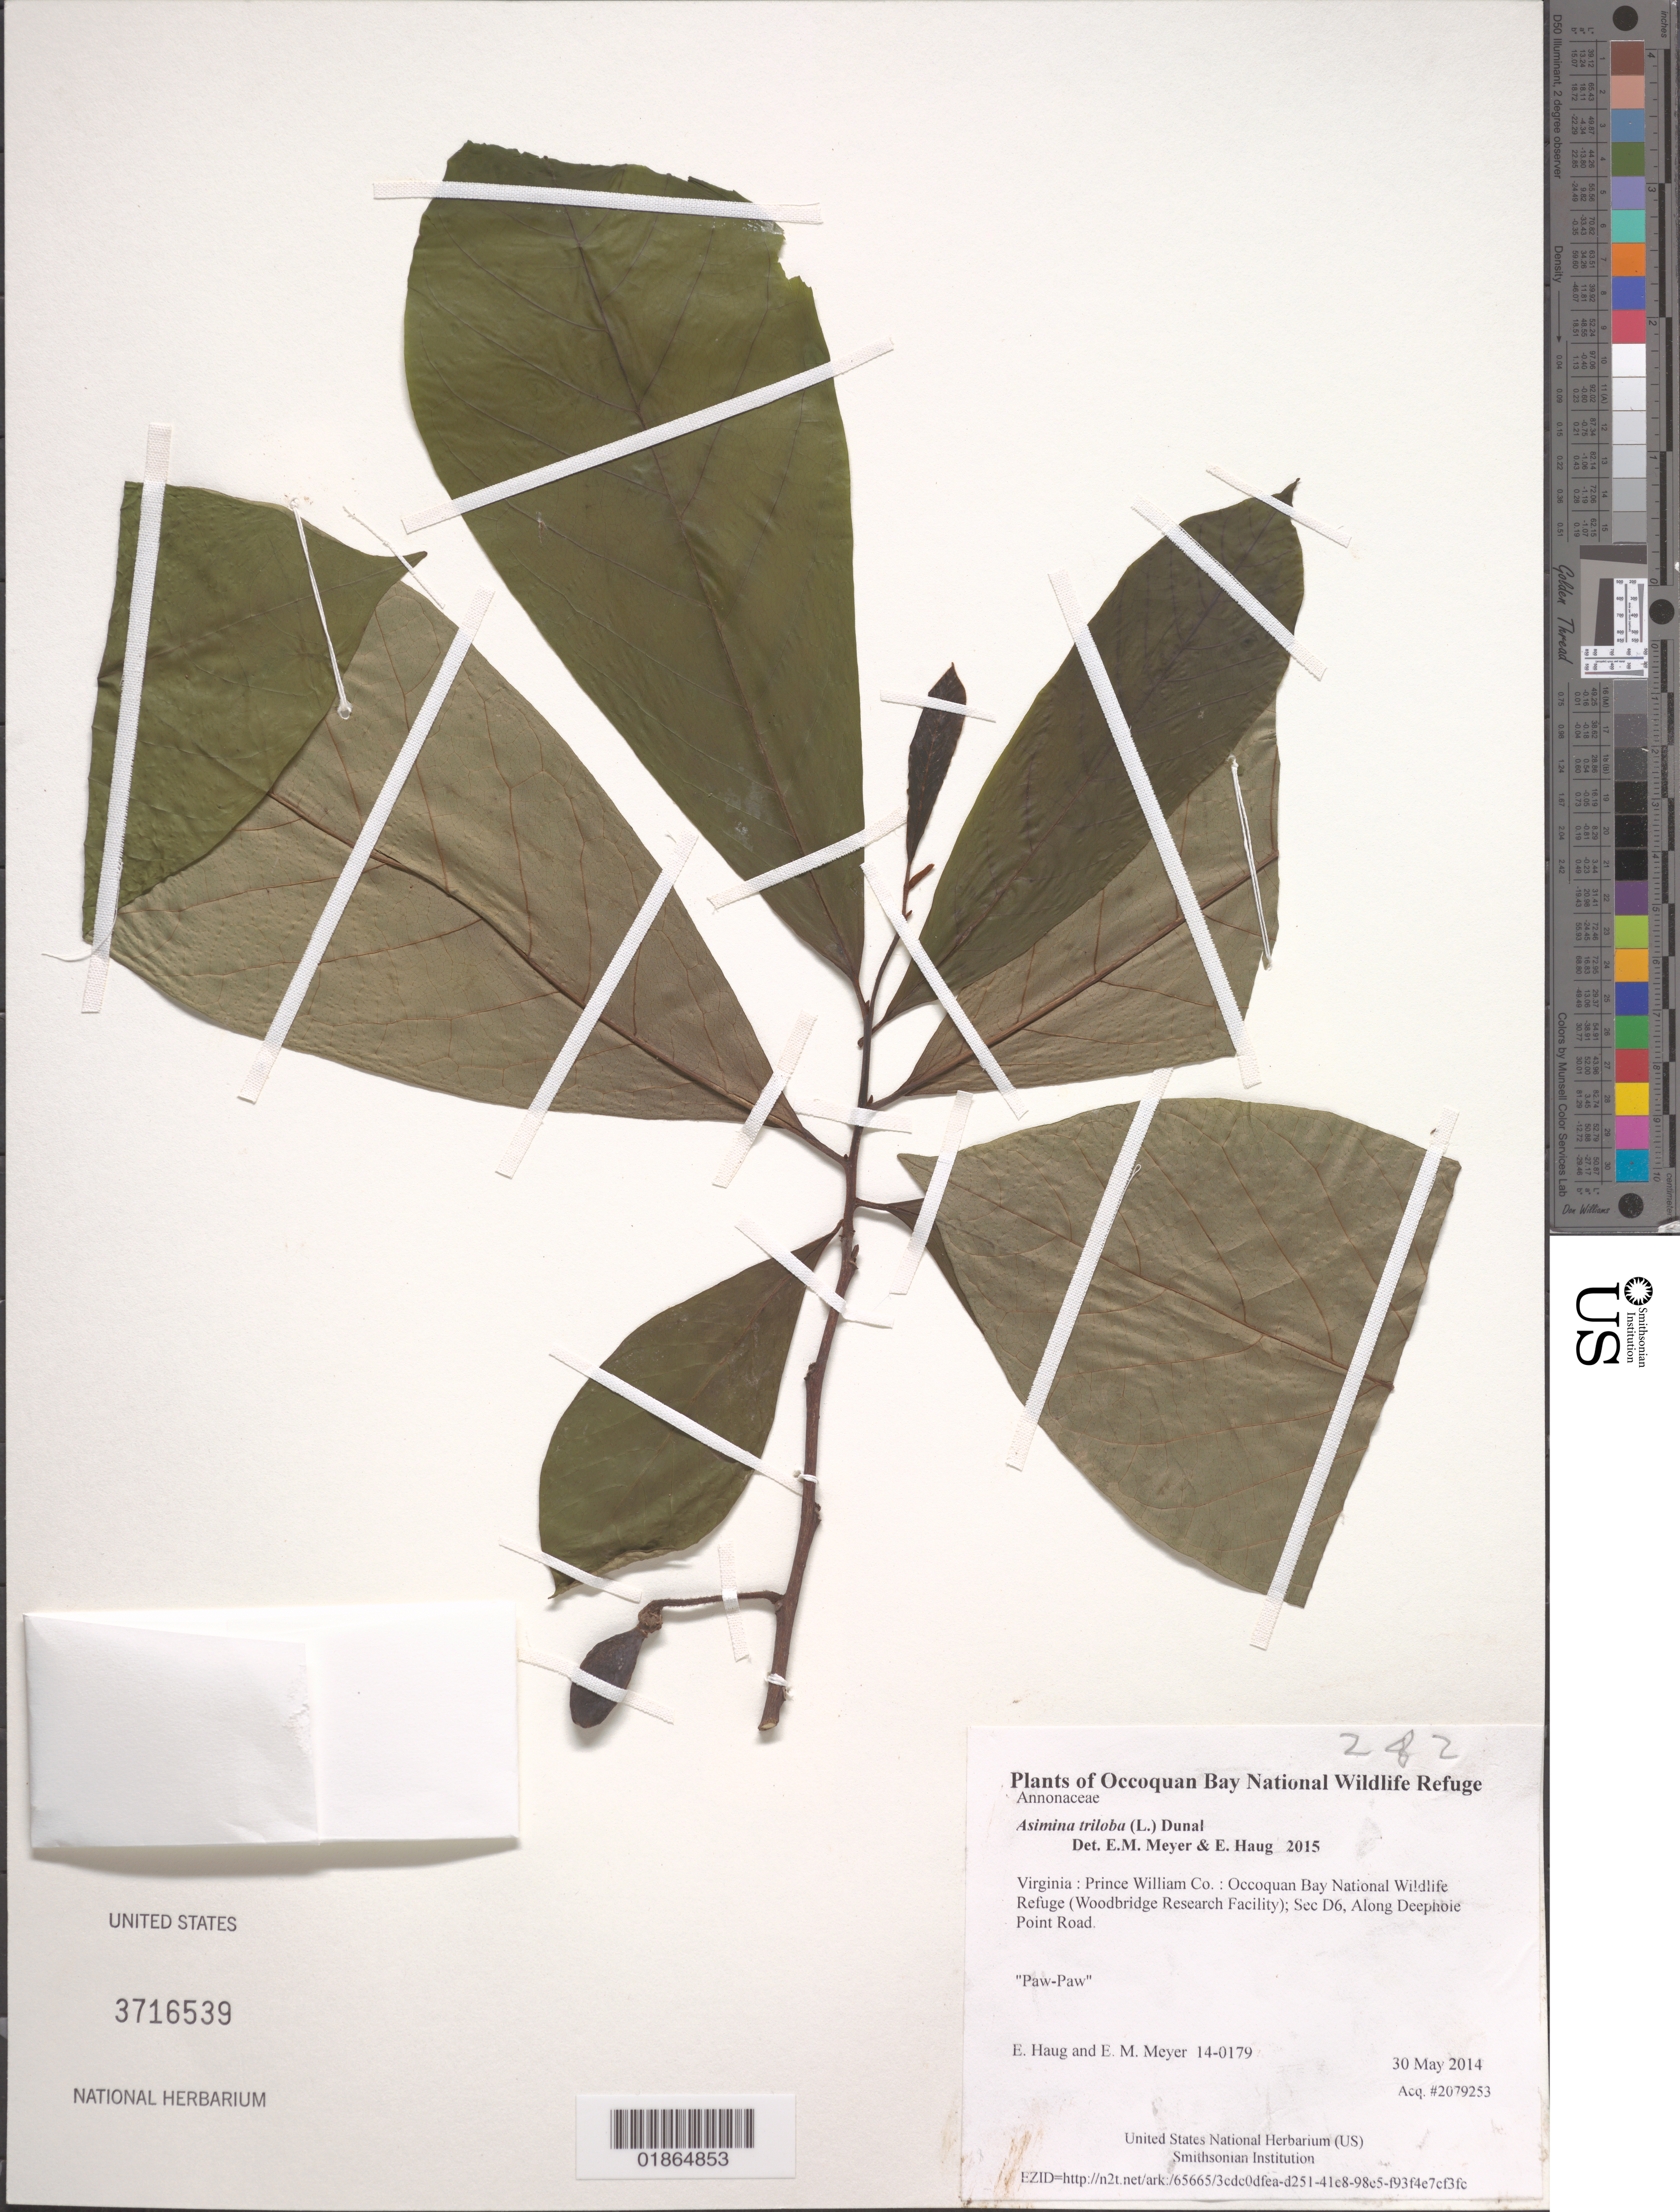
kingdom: Plantae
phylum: Tracheophyta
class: Magnoliopsida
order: Magnoliales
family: Annonaceae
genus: Asimina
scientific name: Asimina triloba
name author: (L.) Dunal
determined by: Meyer, E. M.; Haug, E.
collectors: E. Haug & E. M. Meyer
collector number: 14-0179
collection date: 2014-05-30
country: United States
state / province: Virginia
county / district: Prince William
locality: Occoquan Bay National Wildlife Refuge (Woodbridge Research Facility); Sec D6, Along Deephole Point Road.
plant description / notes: Paw-Paw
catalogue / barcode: US 3716539